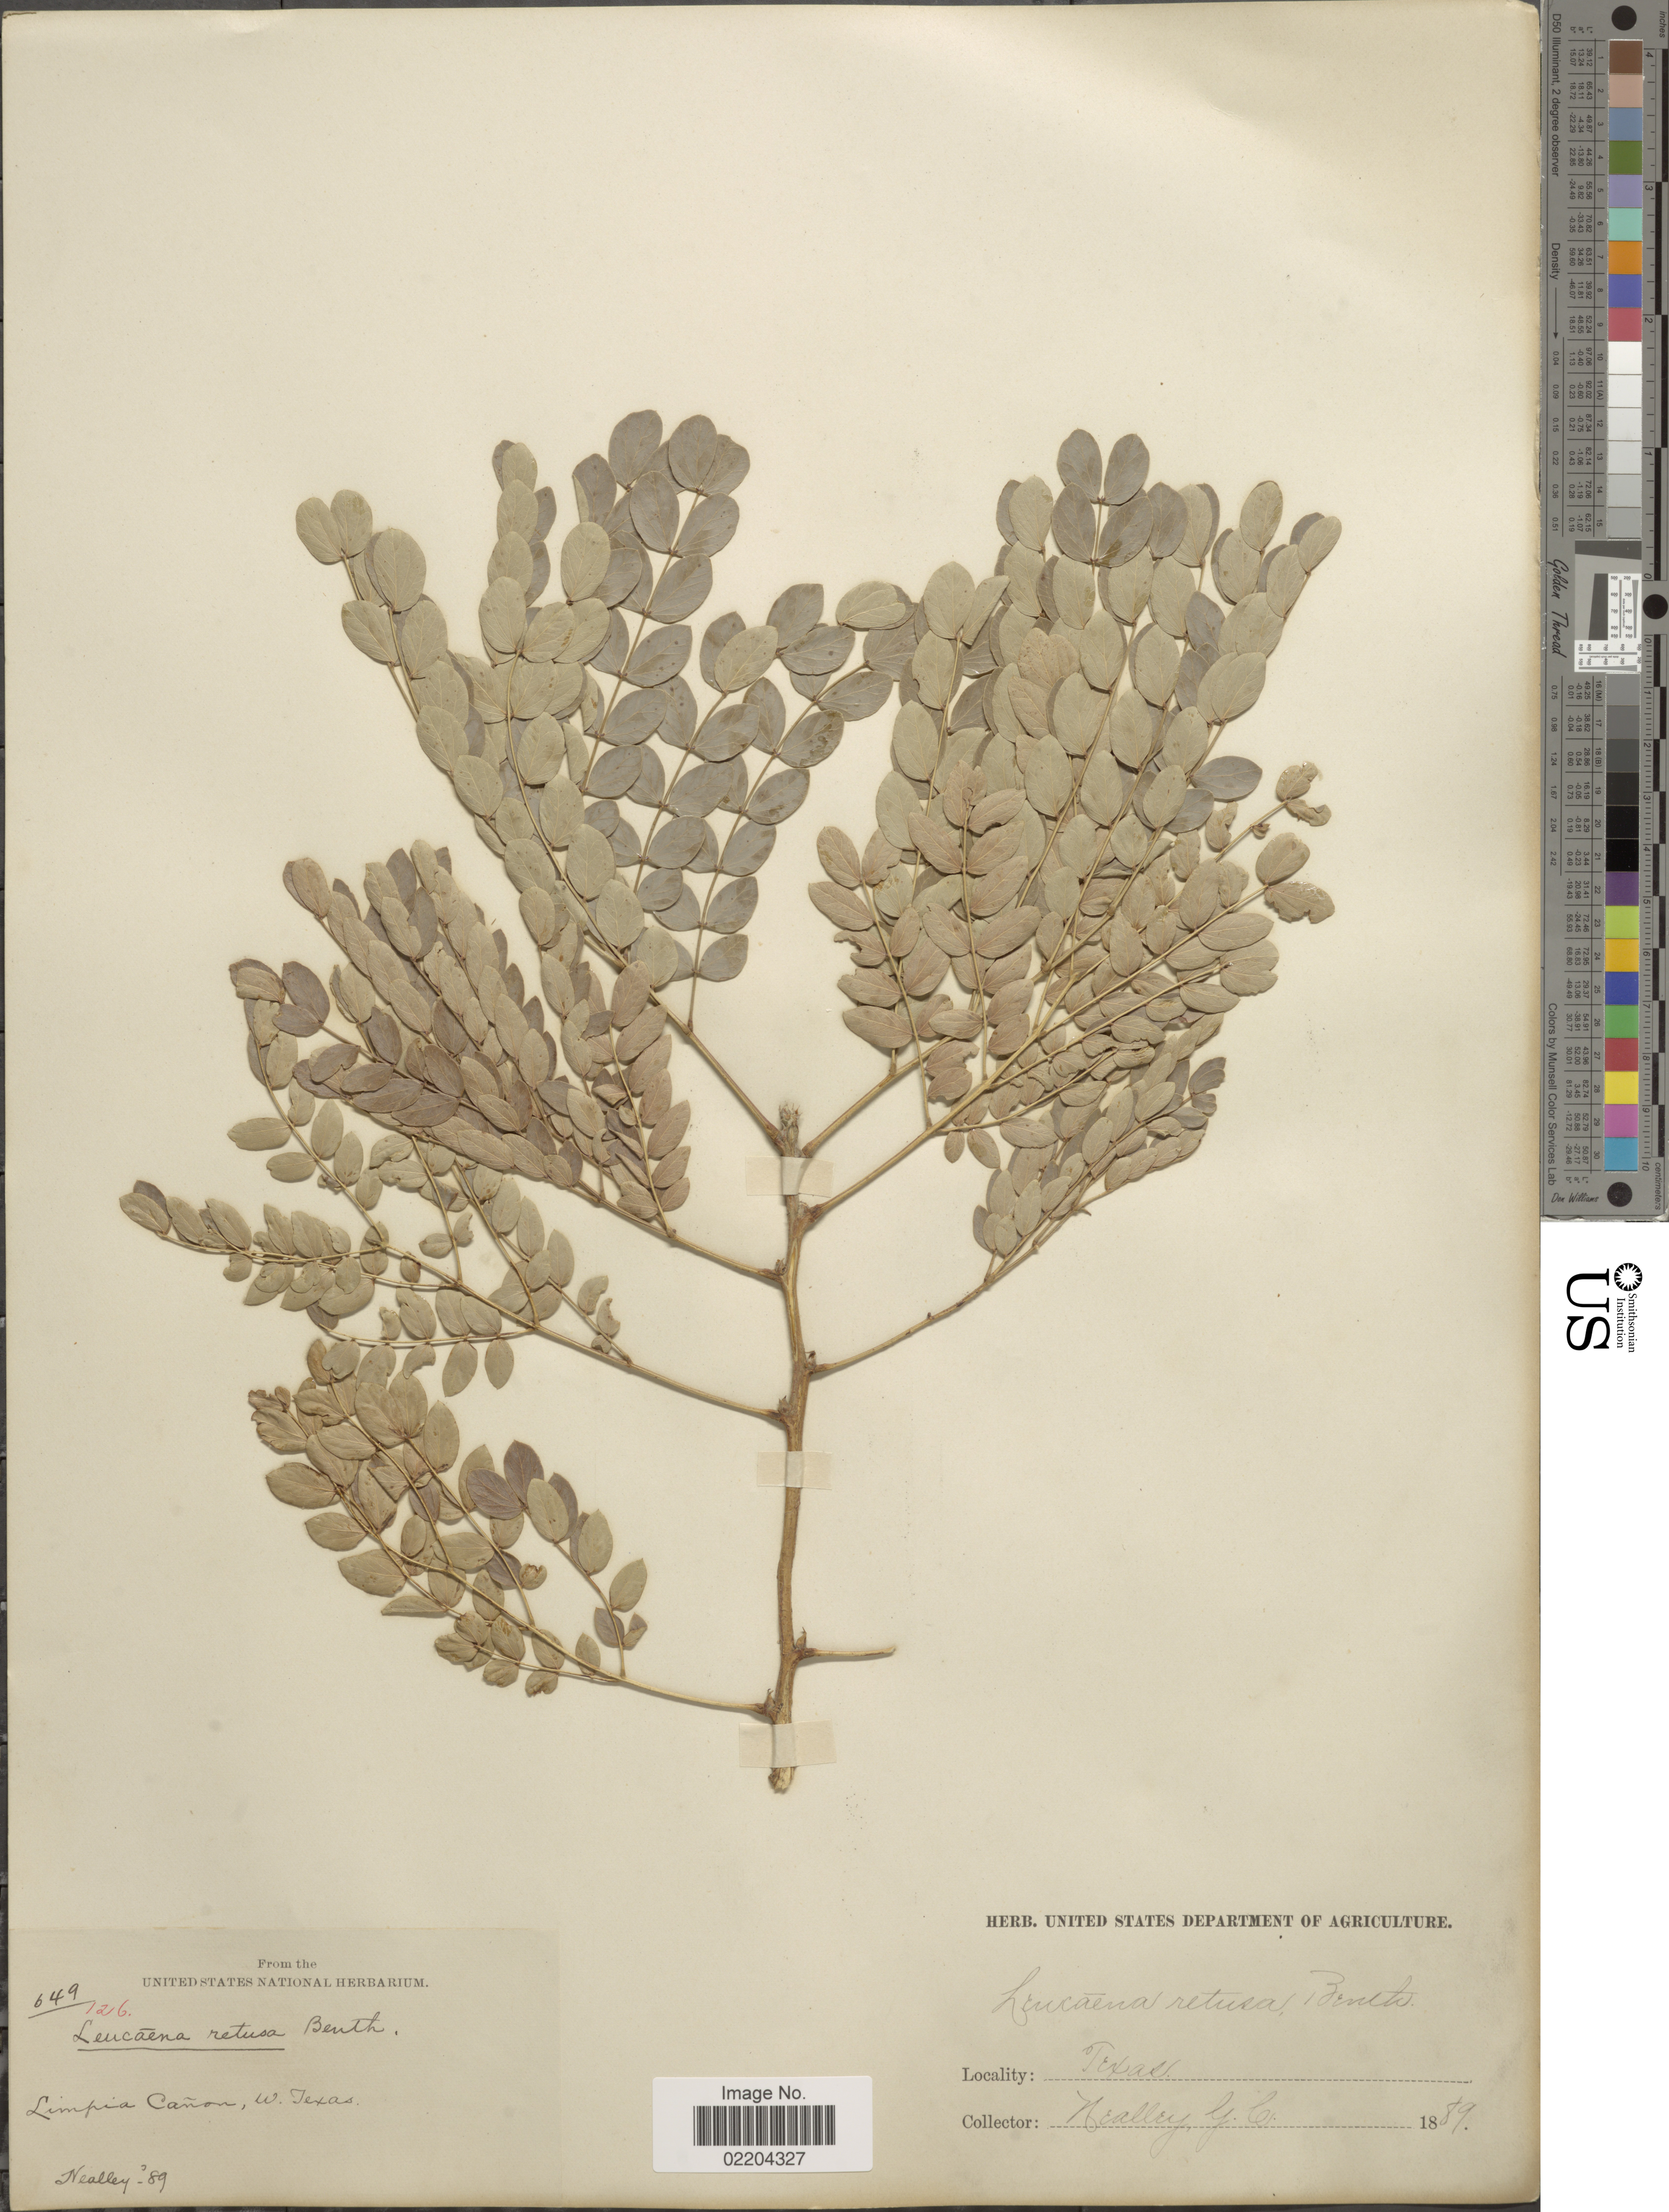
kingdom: Plantae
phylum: Tracheophyta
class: Magnoliopsida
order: Fabales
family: Fabaceae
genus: Leucaena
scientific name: Leucaena retusa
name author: Benth. in A. Gray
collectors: G. Neally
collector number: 649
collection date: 1889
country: United States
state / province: Texas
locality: Limpia Canon, W. Texas.